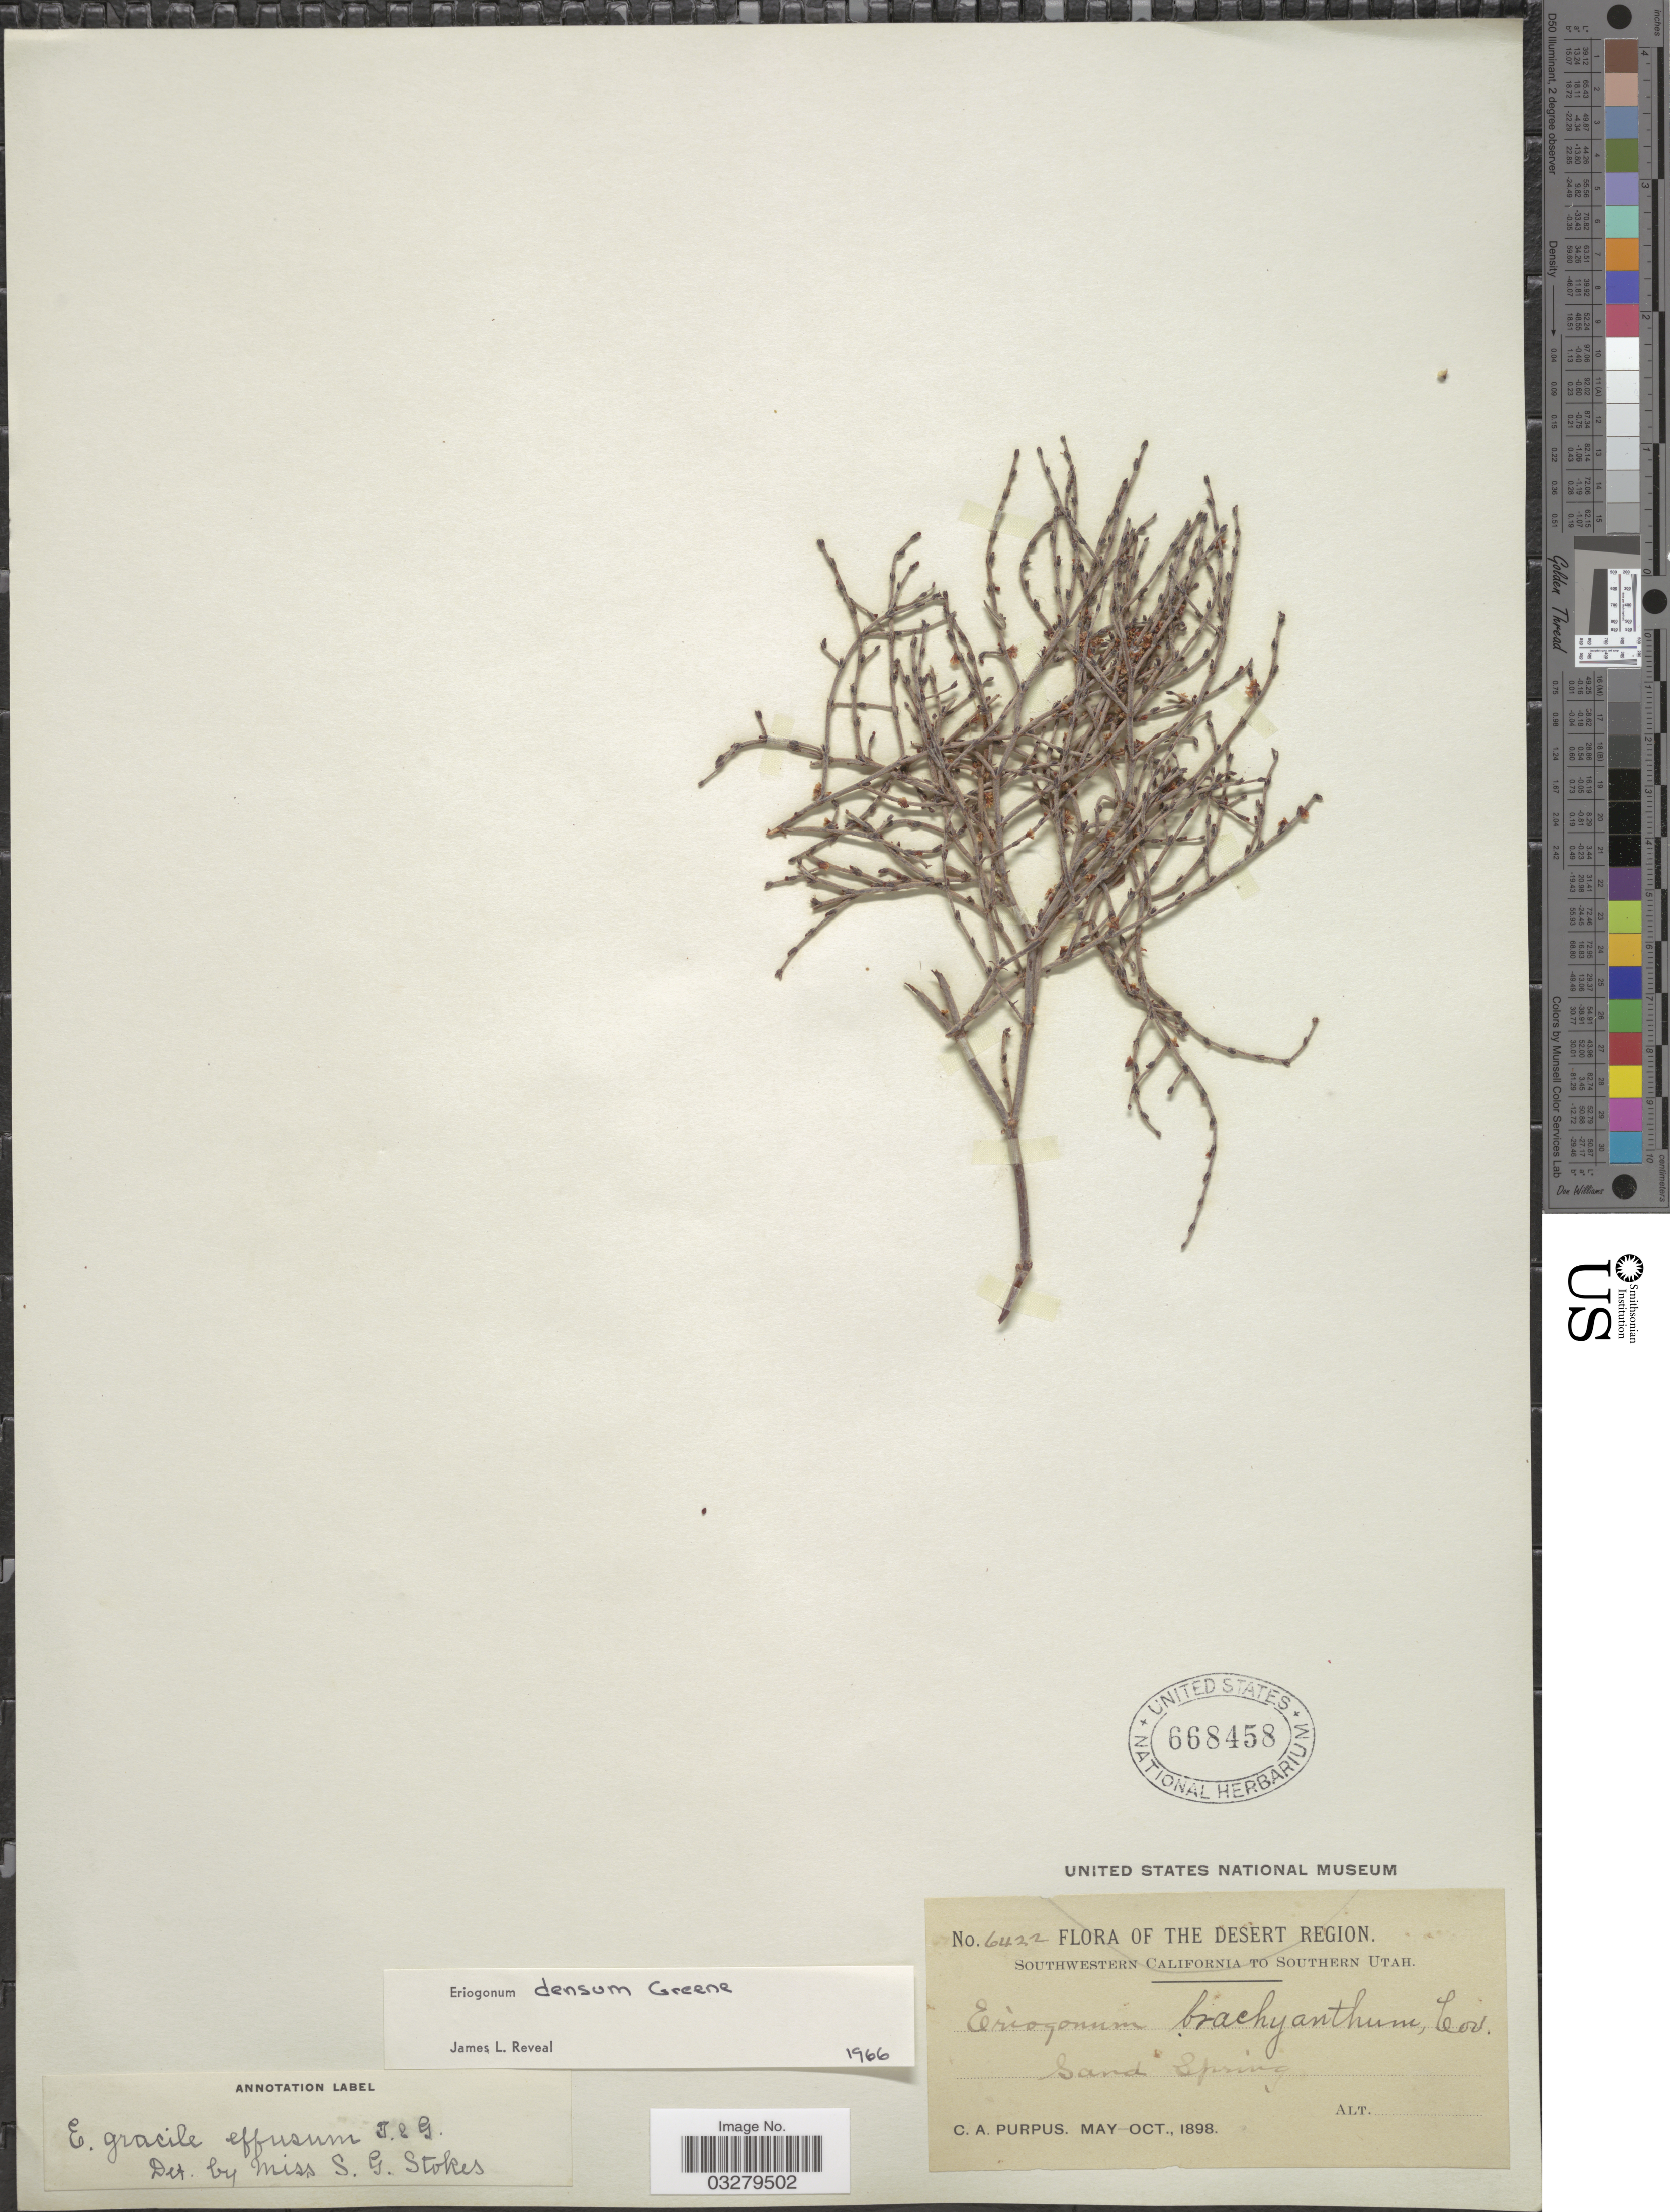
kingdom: Plantae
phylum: Tracheophyta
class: Magnoliopsida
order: Caryophyllales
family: Polygonaceae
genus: Eriogonum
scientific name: Eriogonum palmerianum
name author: Reveal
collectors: C. A. Purpus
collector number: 6422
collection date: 1898-05/1898-10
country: United States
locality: The Desert Region. Southwestern California to Southern Utah. Sand Spring.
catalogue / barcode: US 668458